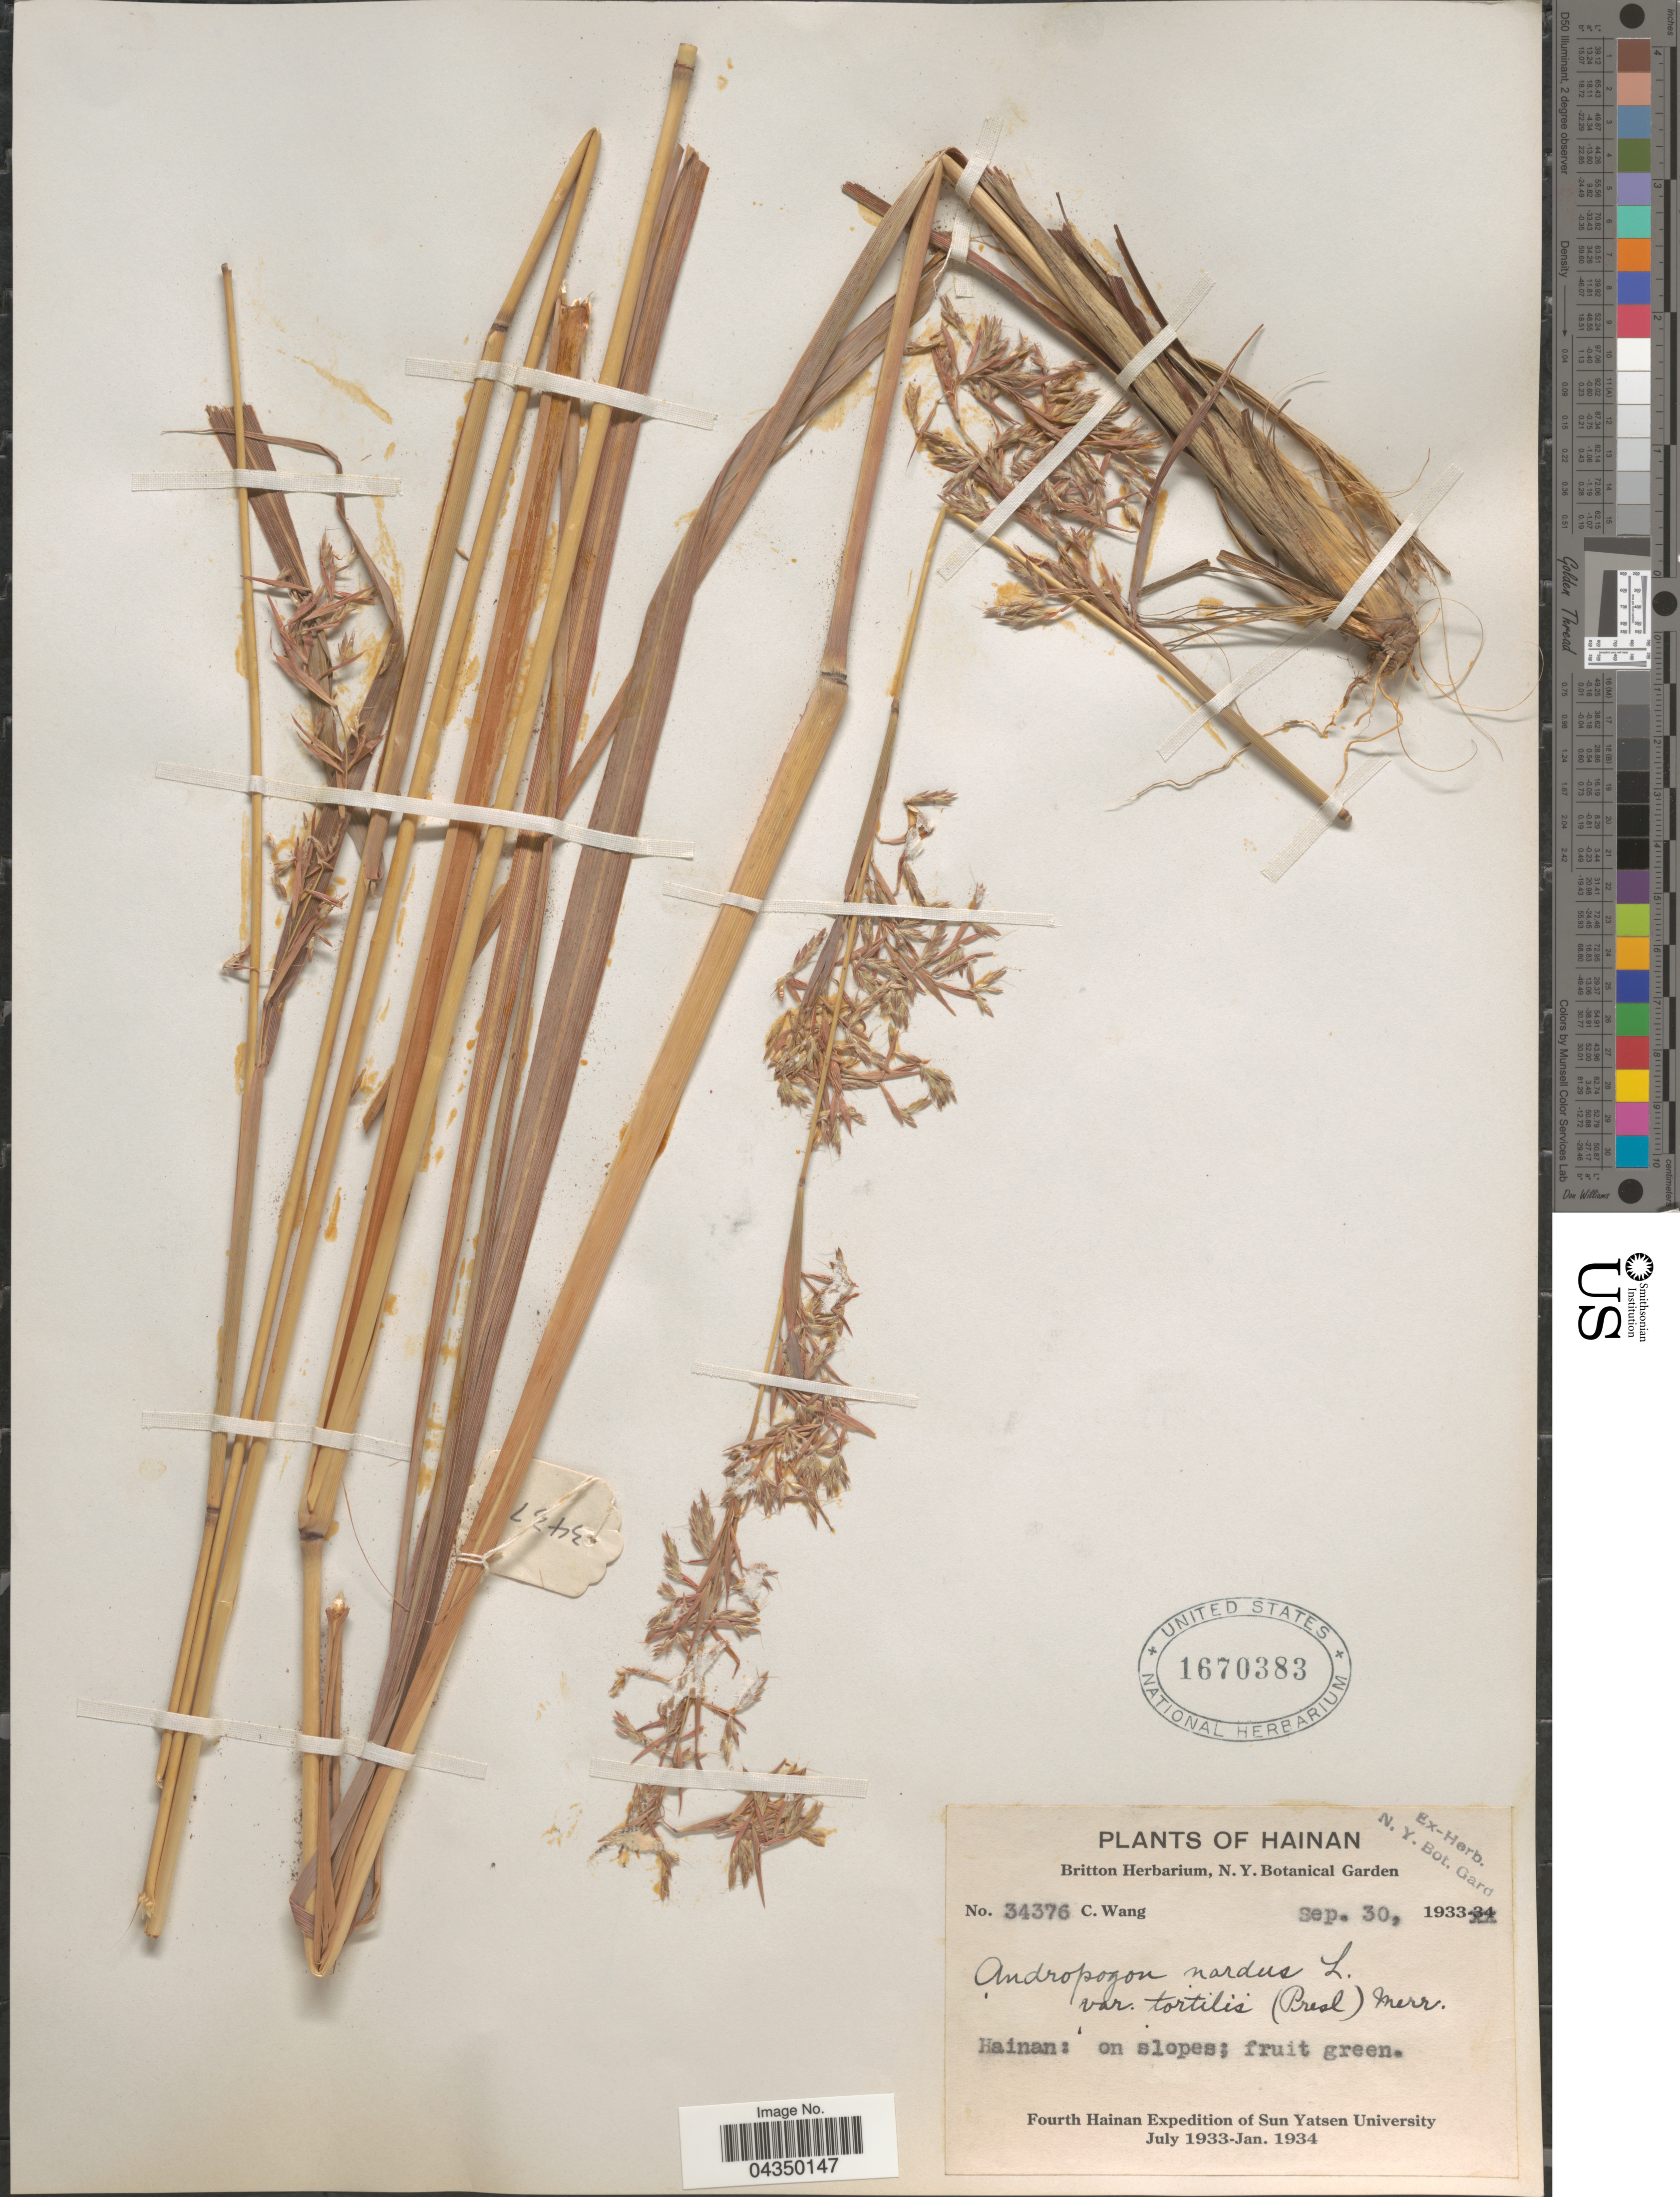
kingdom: Plantae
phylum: Tracheophyta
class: Liliopsida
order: Poales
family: Poaceae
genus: Cymbopogon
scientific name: Cymbopogon tortilis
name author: (J. Presl) A. Camus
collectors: C. Wang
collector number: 34376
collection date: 1933-09-30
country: China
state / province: Hainan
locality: Fourth Hainan Expedition of San Yatsen University July 1933 - Jan. 1934.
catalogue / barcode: US 1670383